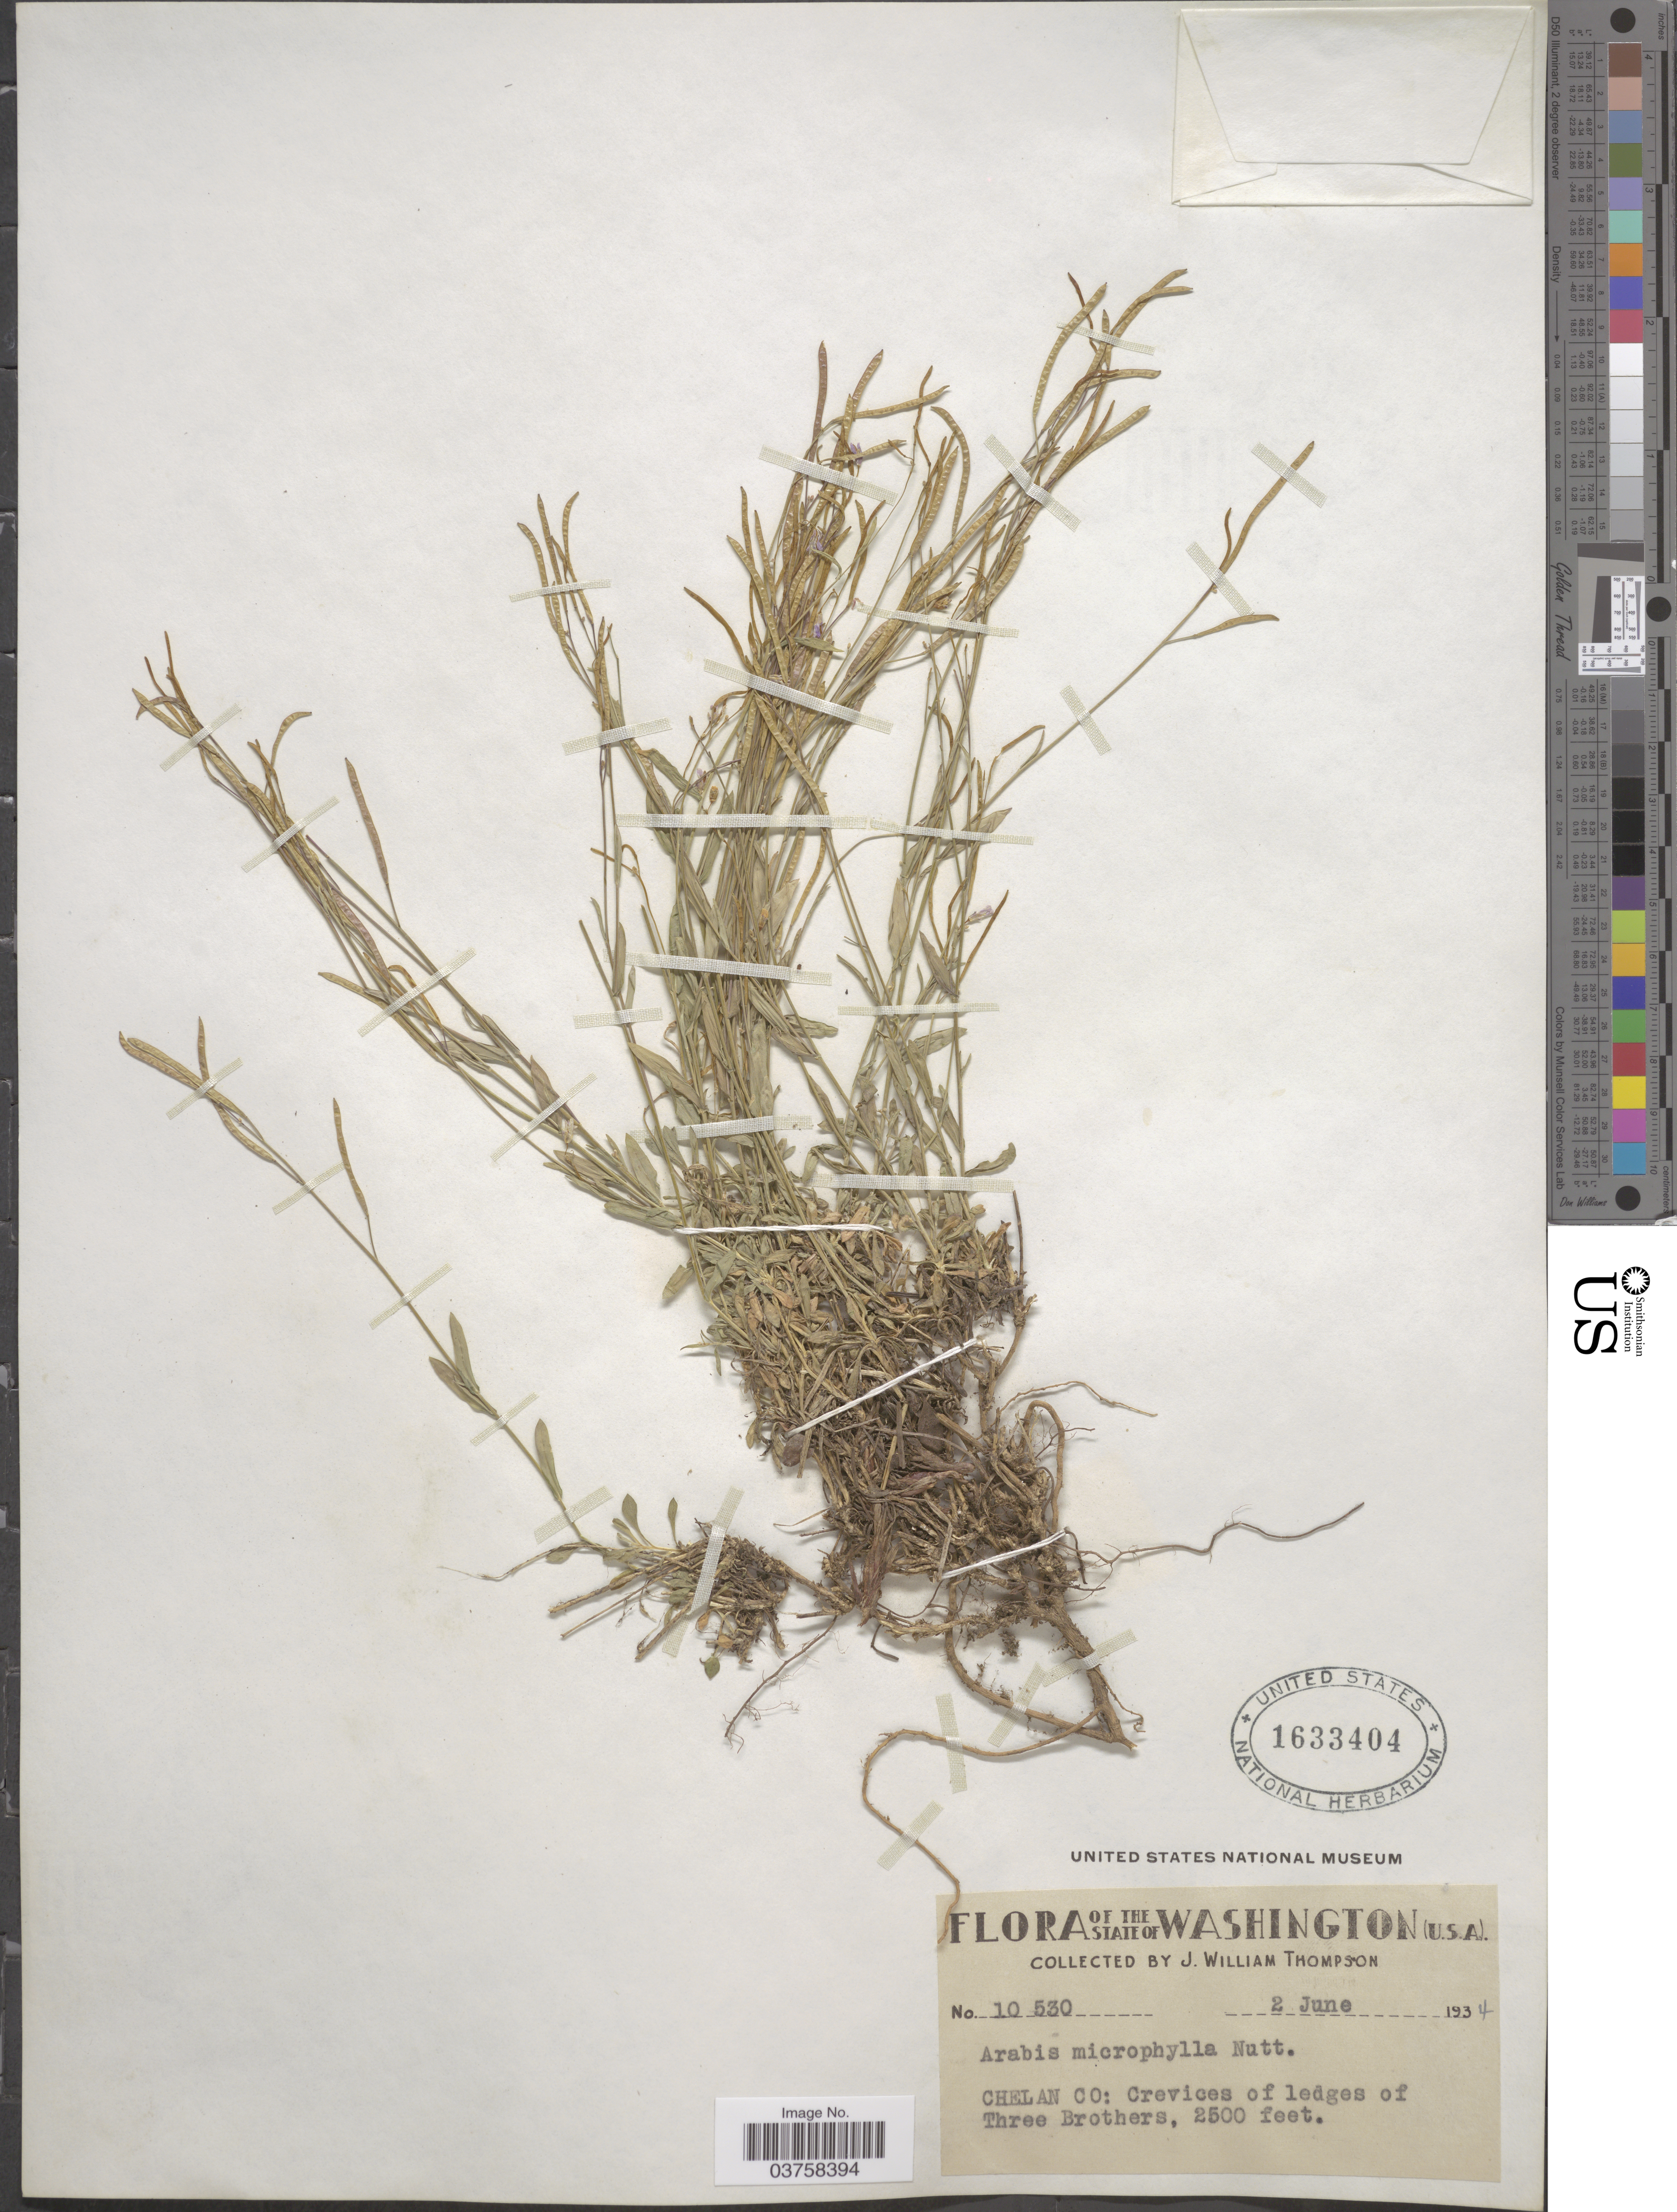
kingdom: Plantae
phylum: Tracheophyta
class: Magnoliopsida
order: Brassicales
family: Brassicaceae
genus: Arabis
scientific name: Arabis microphylla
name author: Nutt.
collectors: J. W. Thompson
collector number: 10530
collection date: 1934-06-02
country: United States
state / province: Washington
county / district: Chelan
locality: Chelan Co: Crevices of ledges of Three Brothers.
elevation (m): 762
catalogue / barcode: US 1633404